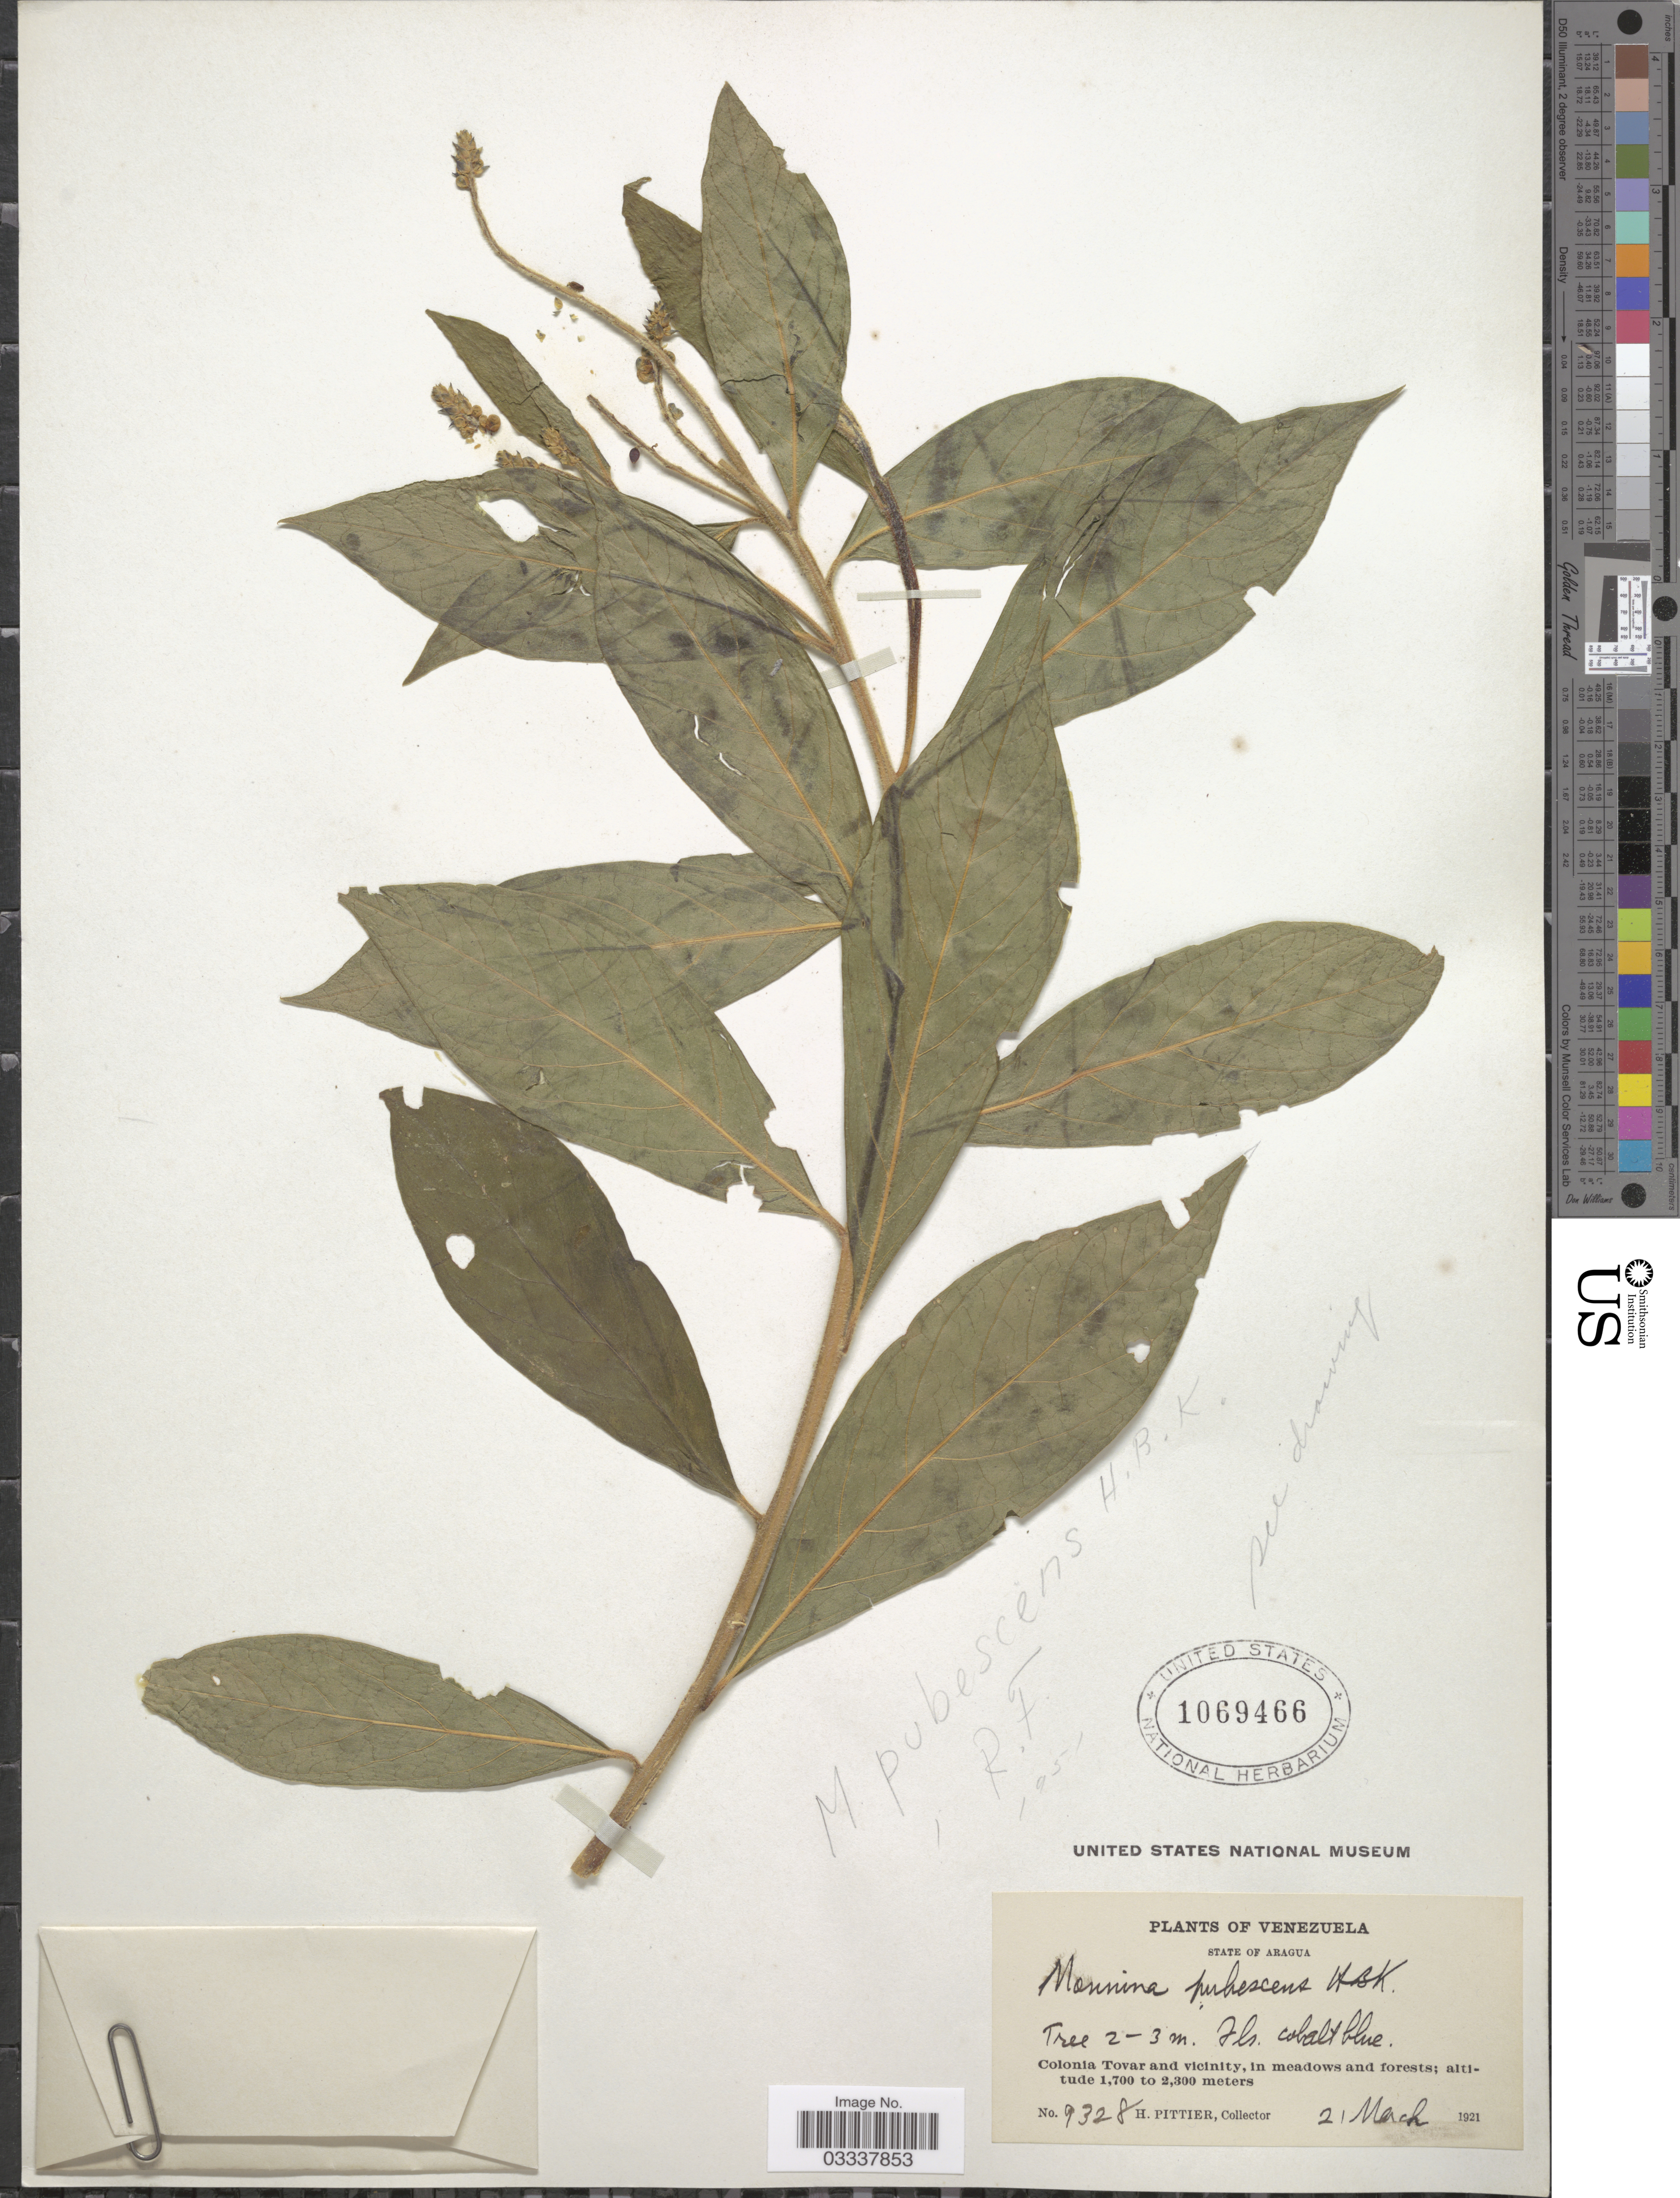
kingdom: Plantae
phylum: Tracheophyta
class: Magnoliopsida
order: Fabales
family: Polygalaceae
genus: Monnina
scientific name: Monnina pubescens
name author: Kunth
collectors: H. F. Pittier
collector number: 9328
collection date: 1921-03-21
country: Venezuela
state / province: Aragua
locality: Colonia Tovar and vicinity, in meadows and forests.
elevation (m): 1700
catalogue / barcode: US 1069466